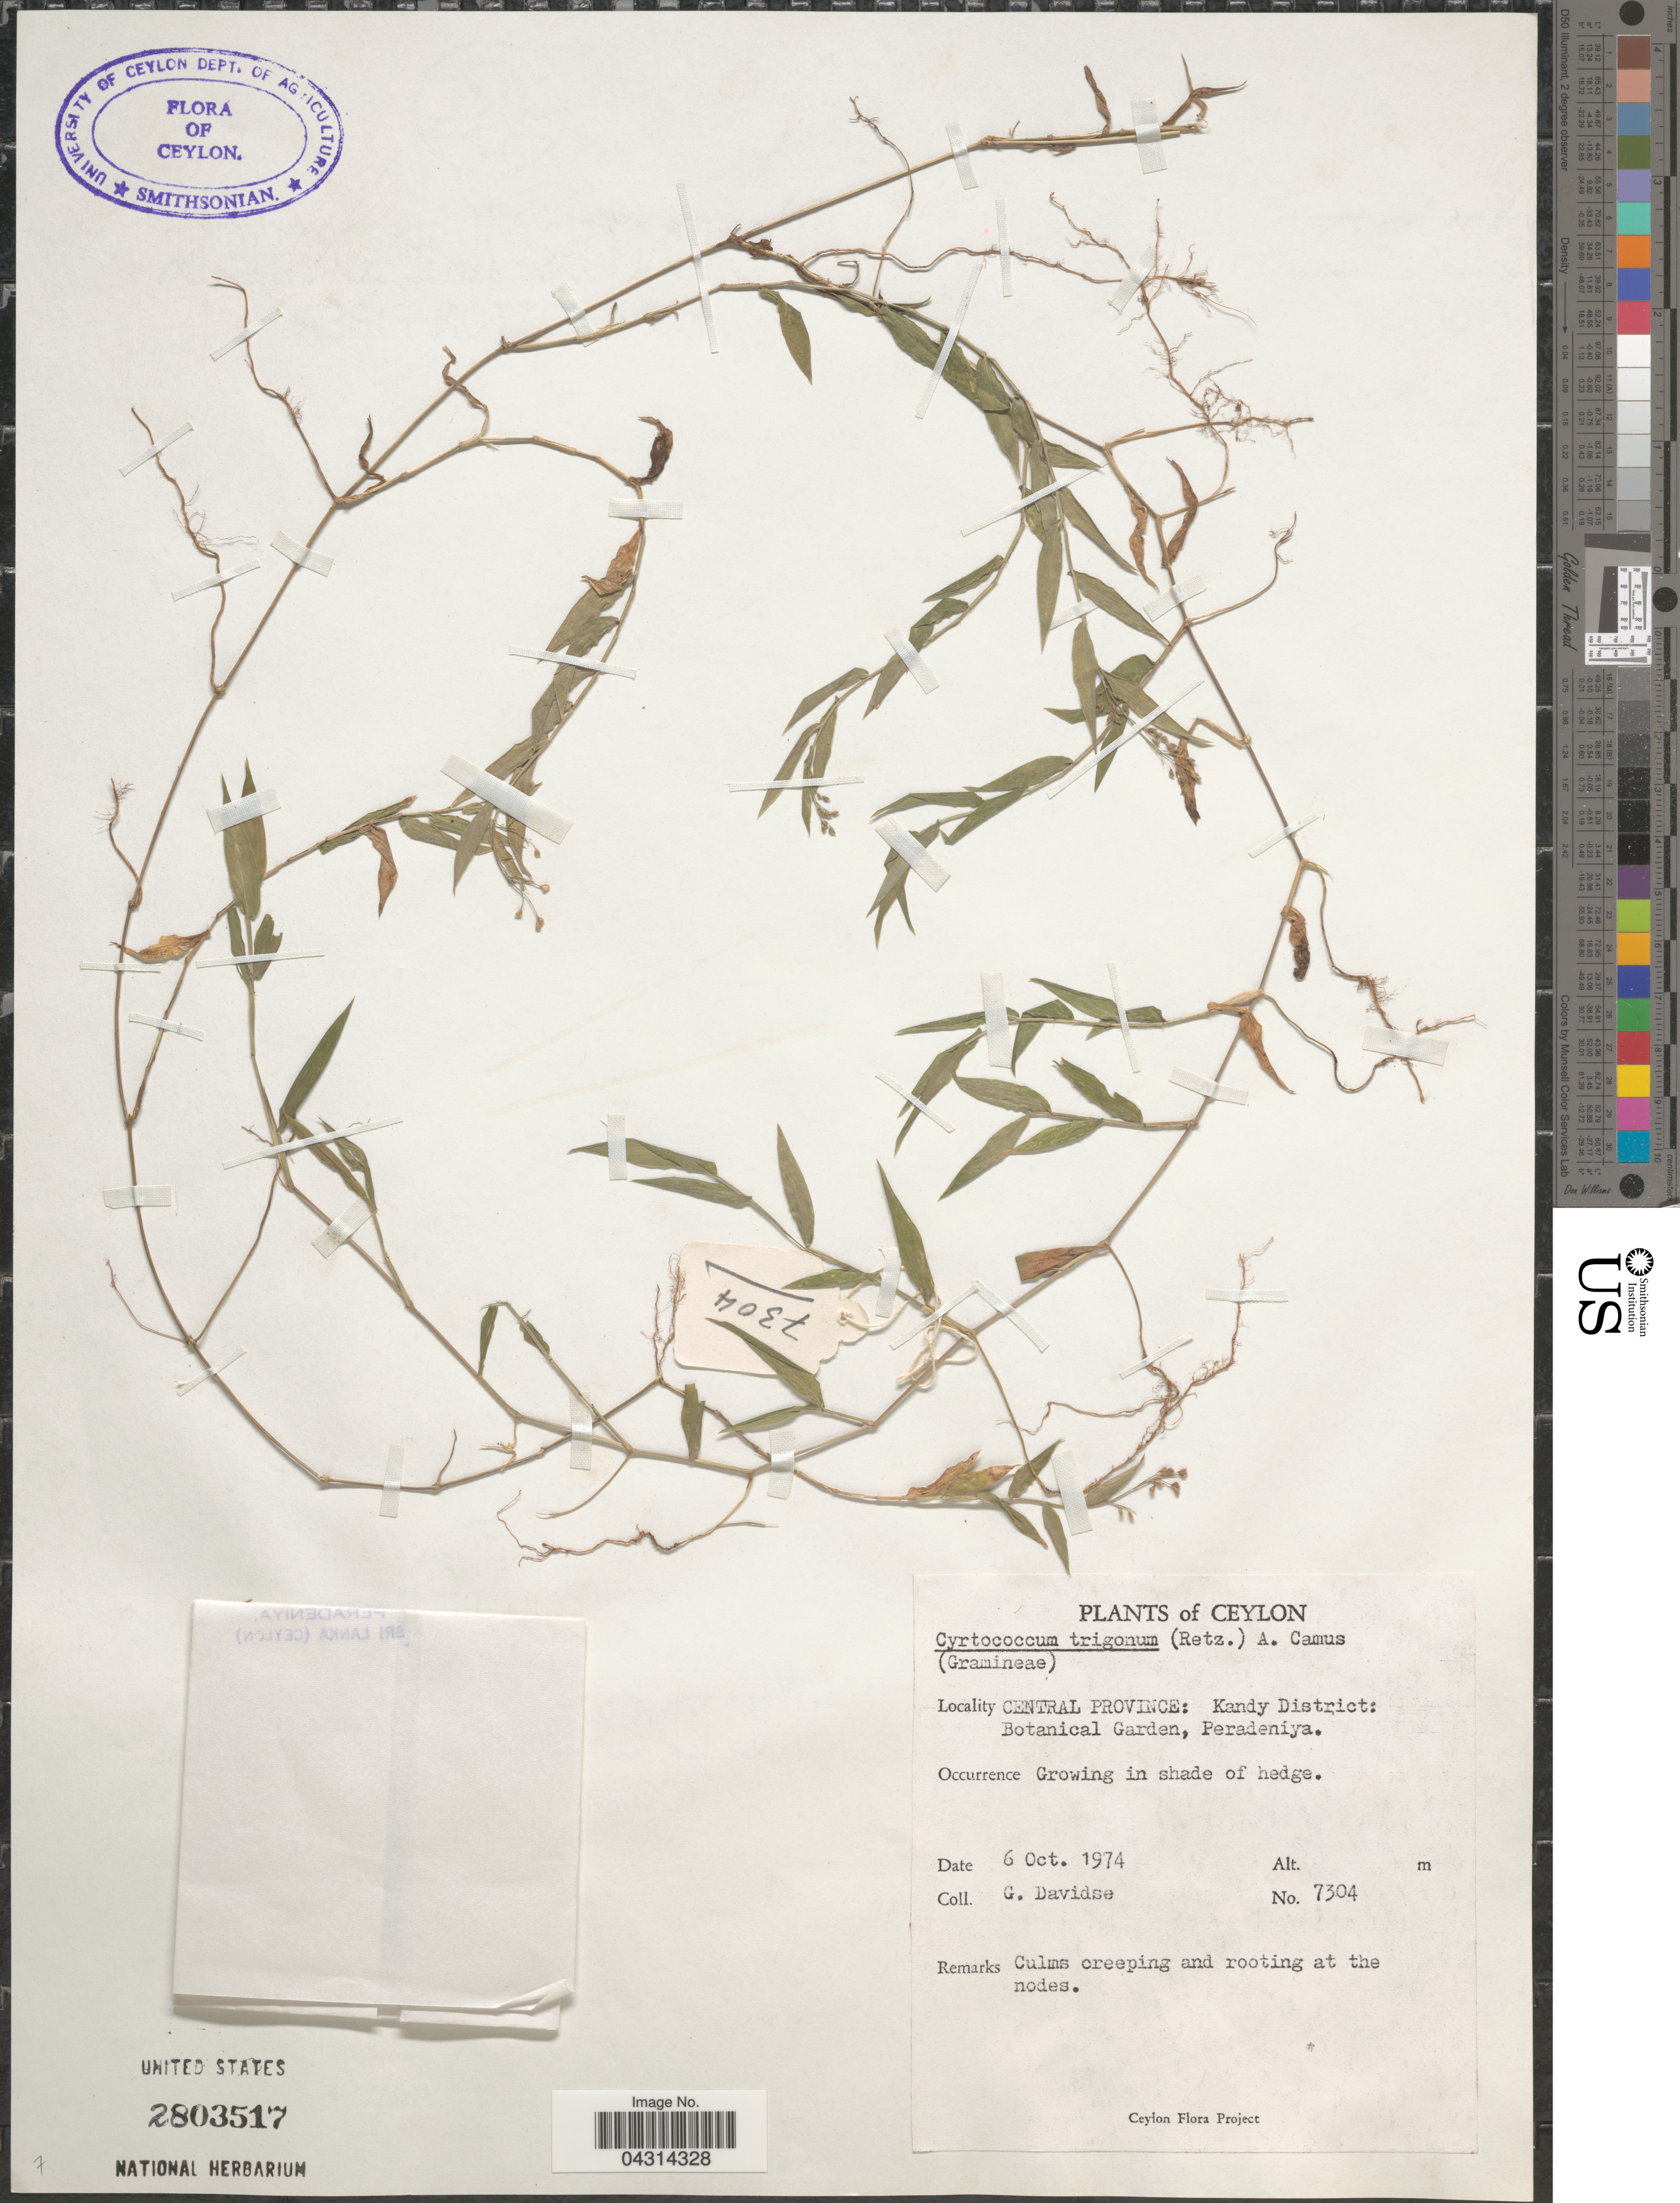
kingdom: Plantae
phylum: Tracheophyta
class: Liliopsida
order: Poales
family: Poaceae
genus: Cyrtococcum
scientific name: Cyrtococcum trigonum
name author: (Retz.) A. Camus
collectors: G. Davidse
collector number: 7304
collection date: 1974-10-06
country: Sri Lanka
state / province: Central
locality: Ceylon. Kandy District: Botanical Garden, Peradeniya.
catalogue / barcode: US 2803517